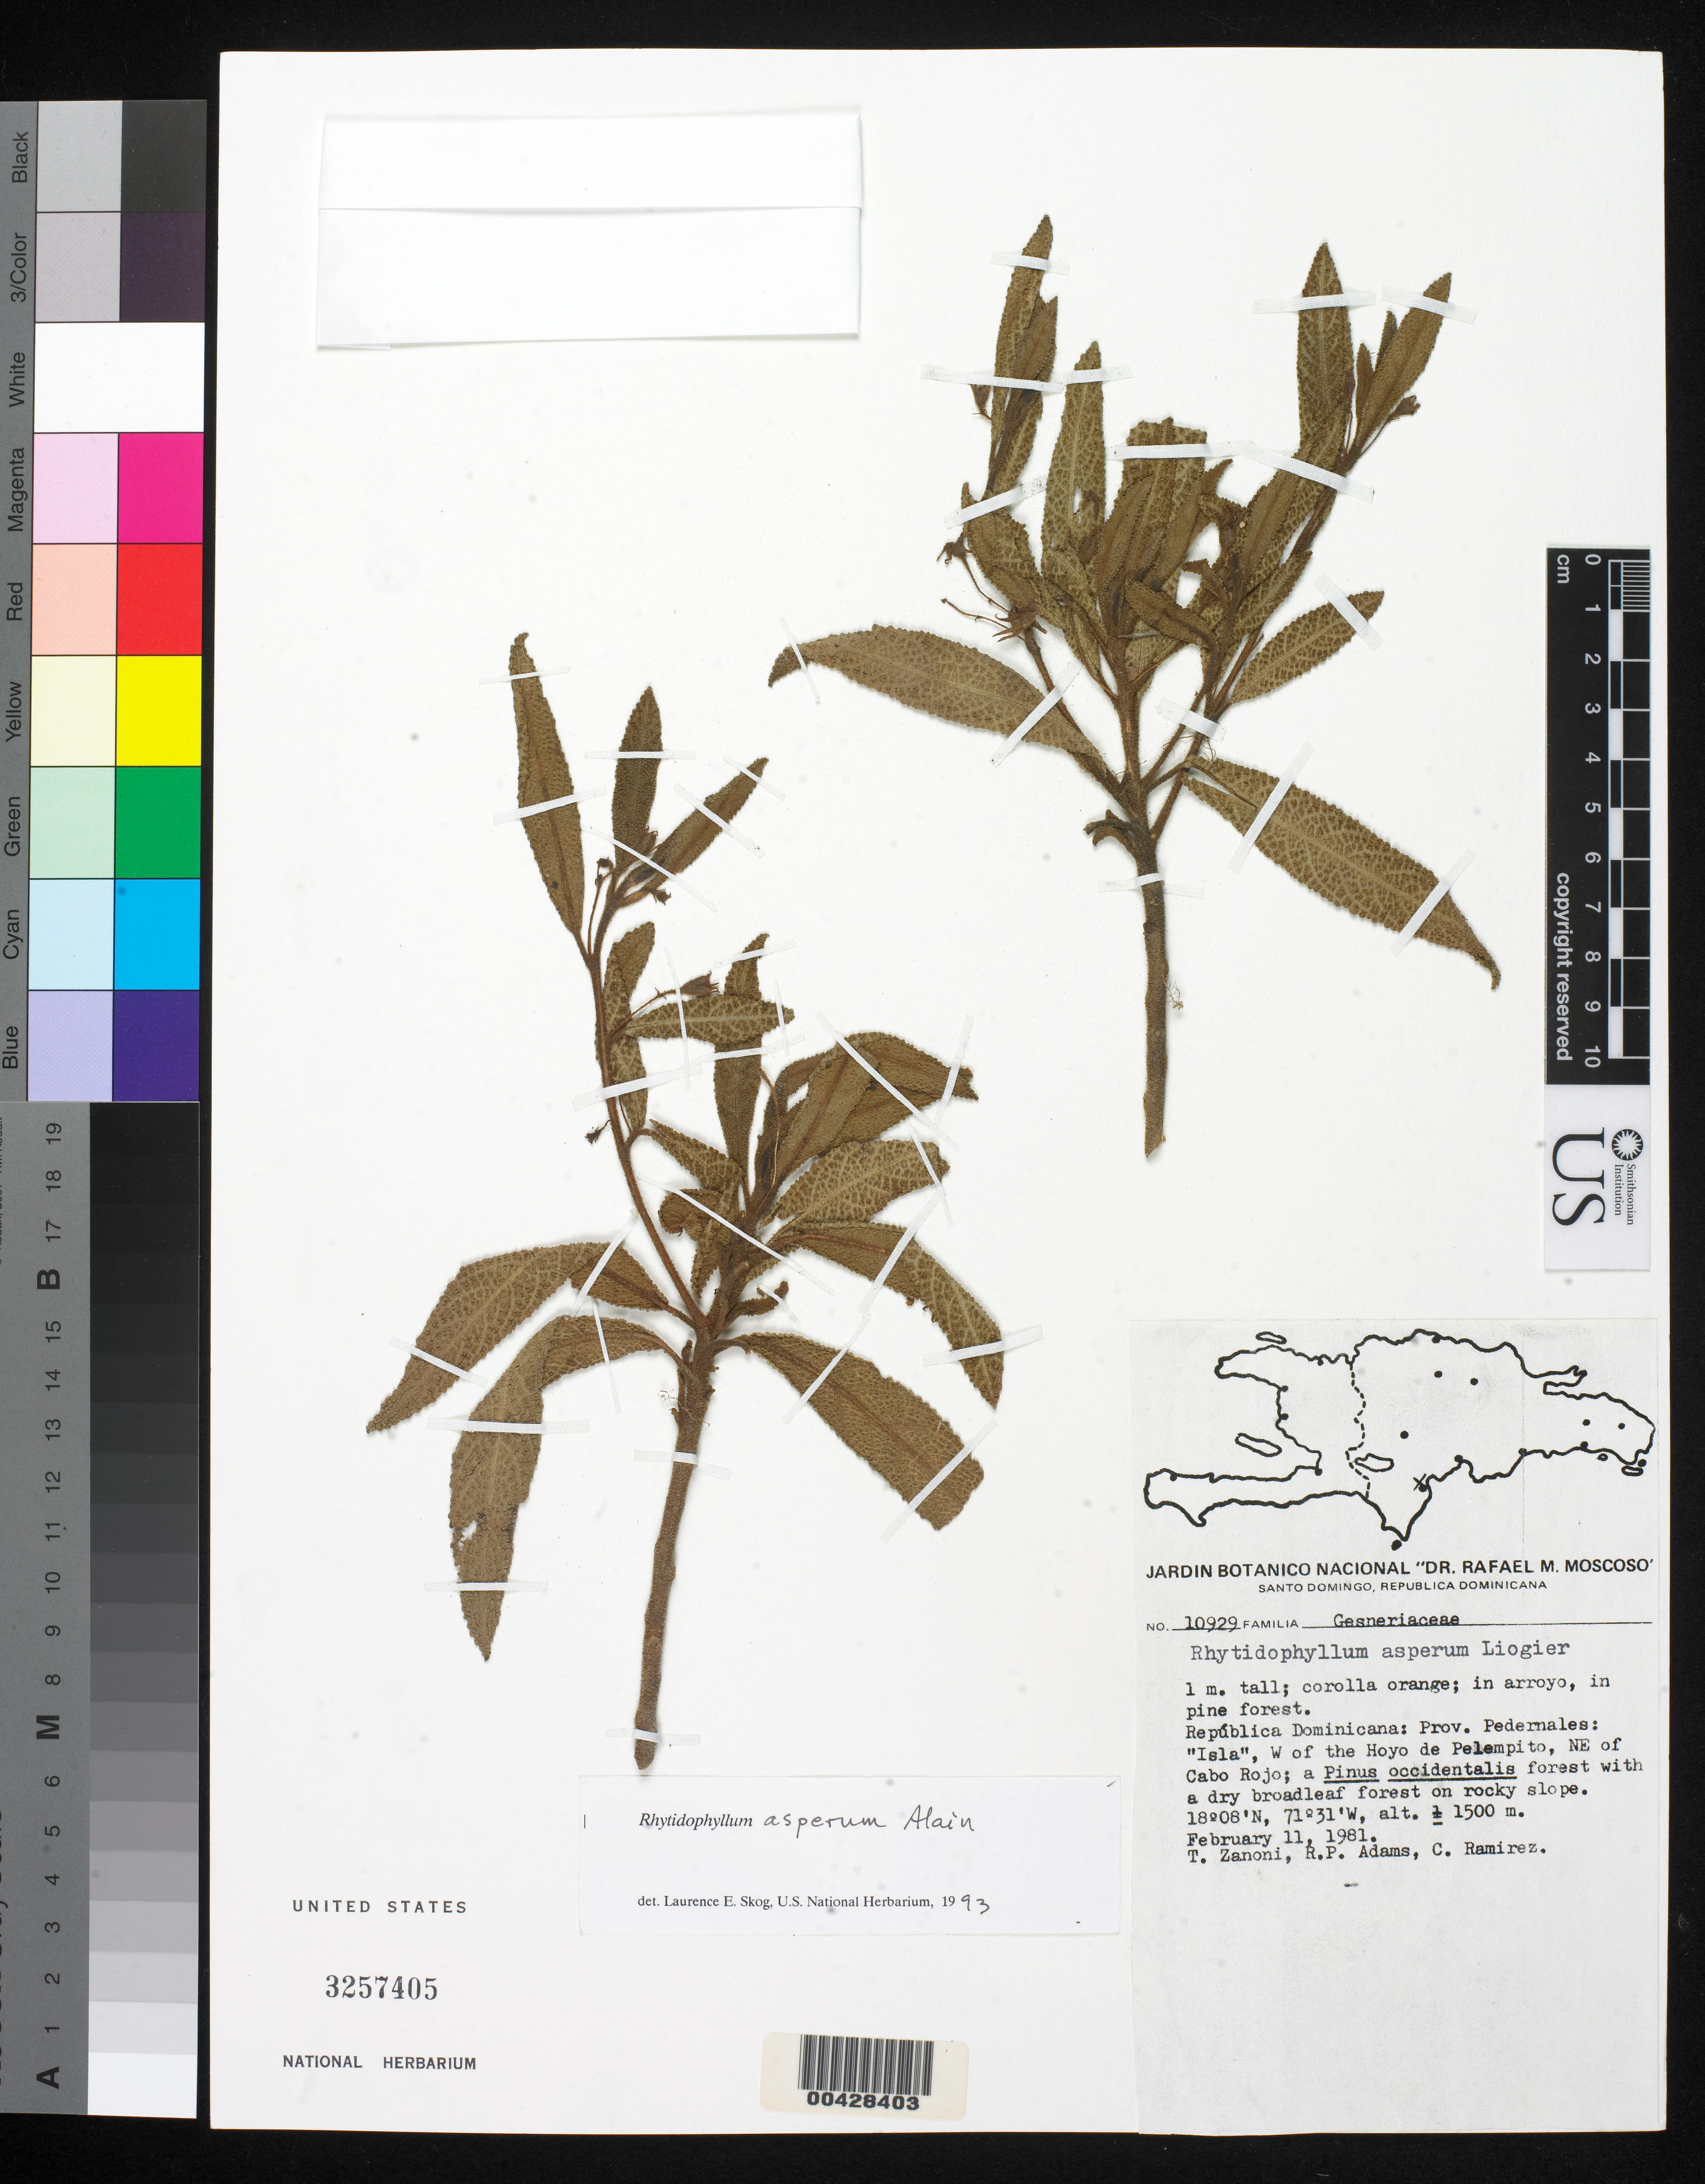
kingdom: Plantae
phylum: Tracheophyta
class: Magnoliopsida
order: Lamiales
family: Gesneriaceae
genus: Rhytidophyllum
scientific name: Rhytidophyllum asperum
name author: Alain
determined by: Skog, Laurence E.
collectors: T. A. Zanoni, R. P. Adams & C. Ramirez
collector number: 10929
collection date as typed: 11 Feb 1981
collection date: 1981-02-11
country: Dominican Republic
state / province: Pedernales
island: Hispaniola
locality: Isla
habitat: Pinus occidentalis forest with a dry broadleaf forest on rocky slope; in arroyo, in pine forest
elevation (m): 1500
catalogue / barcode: US 3257405